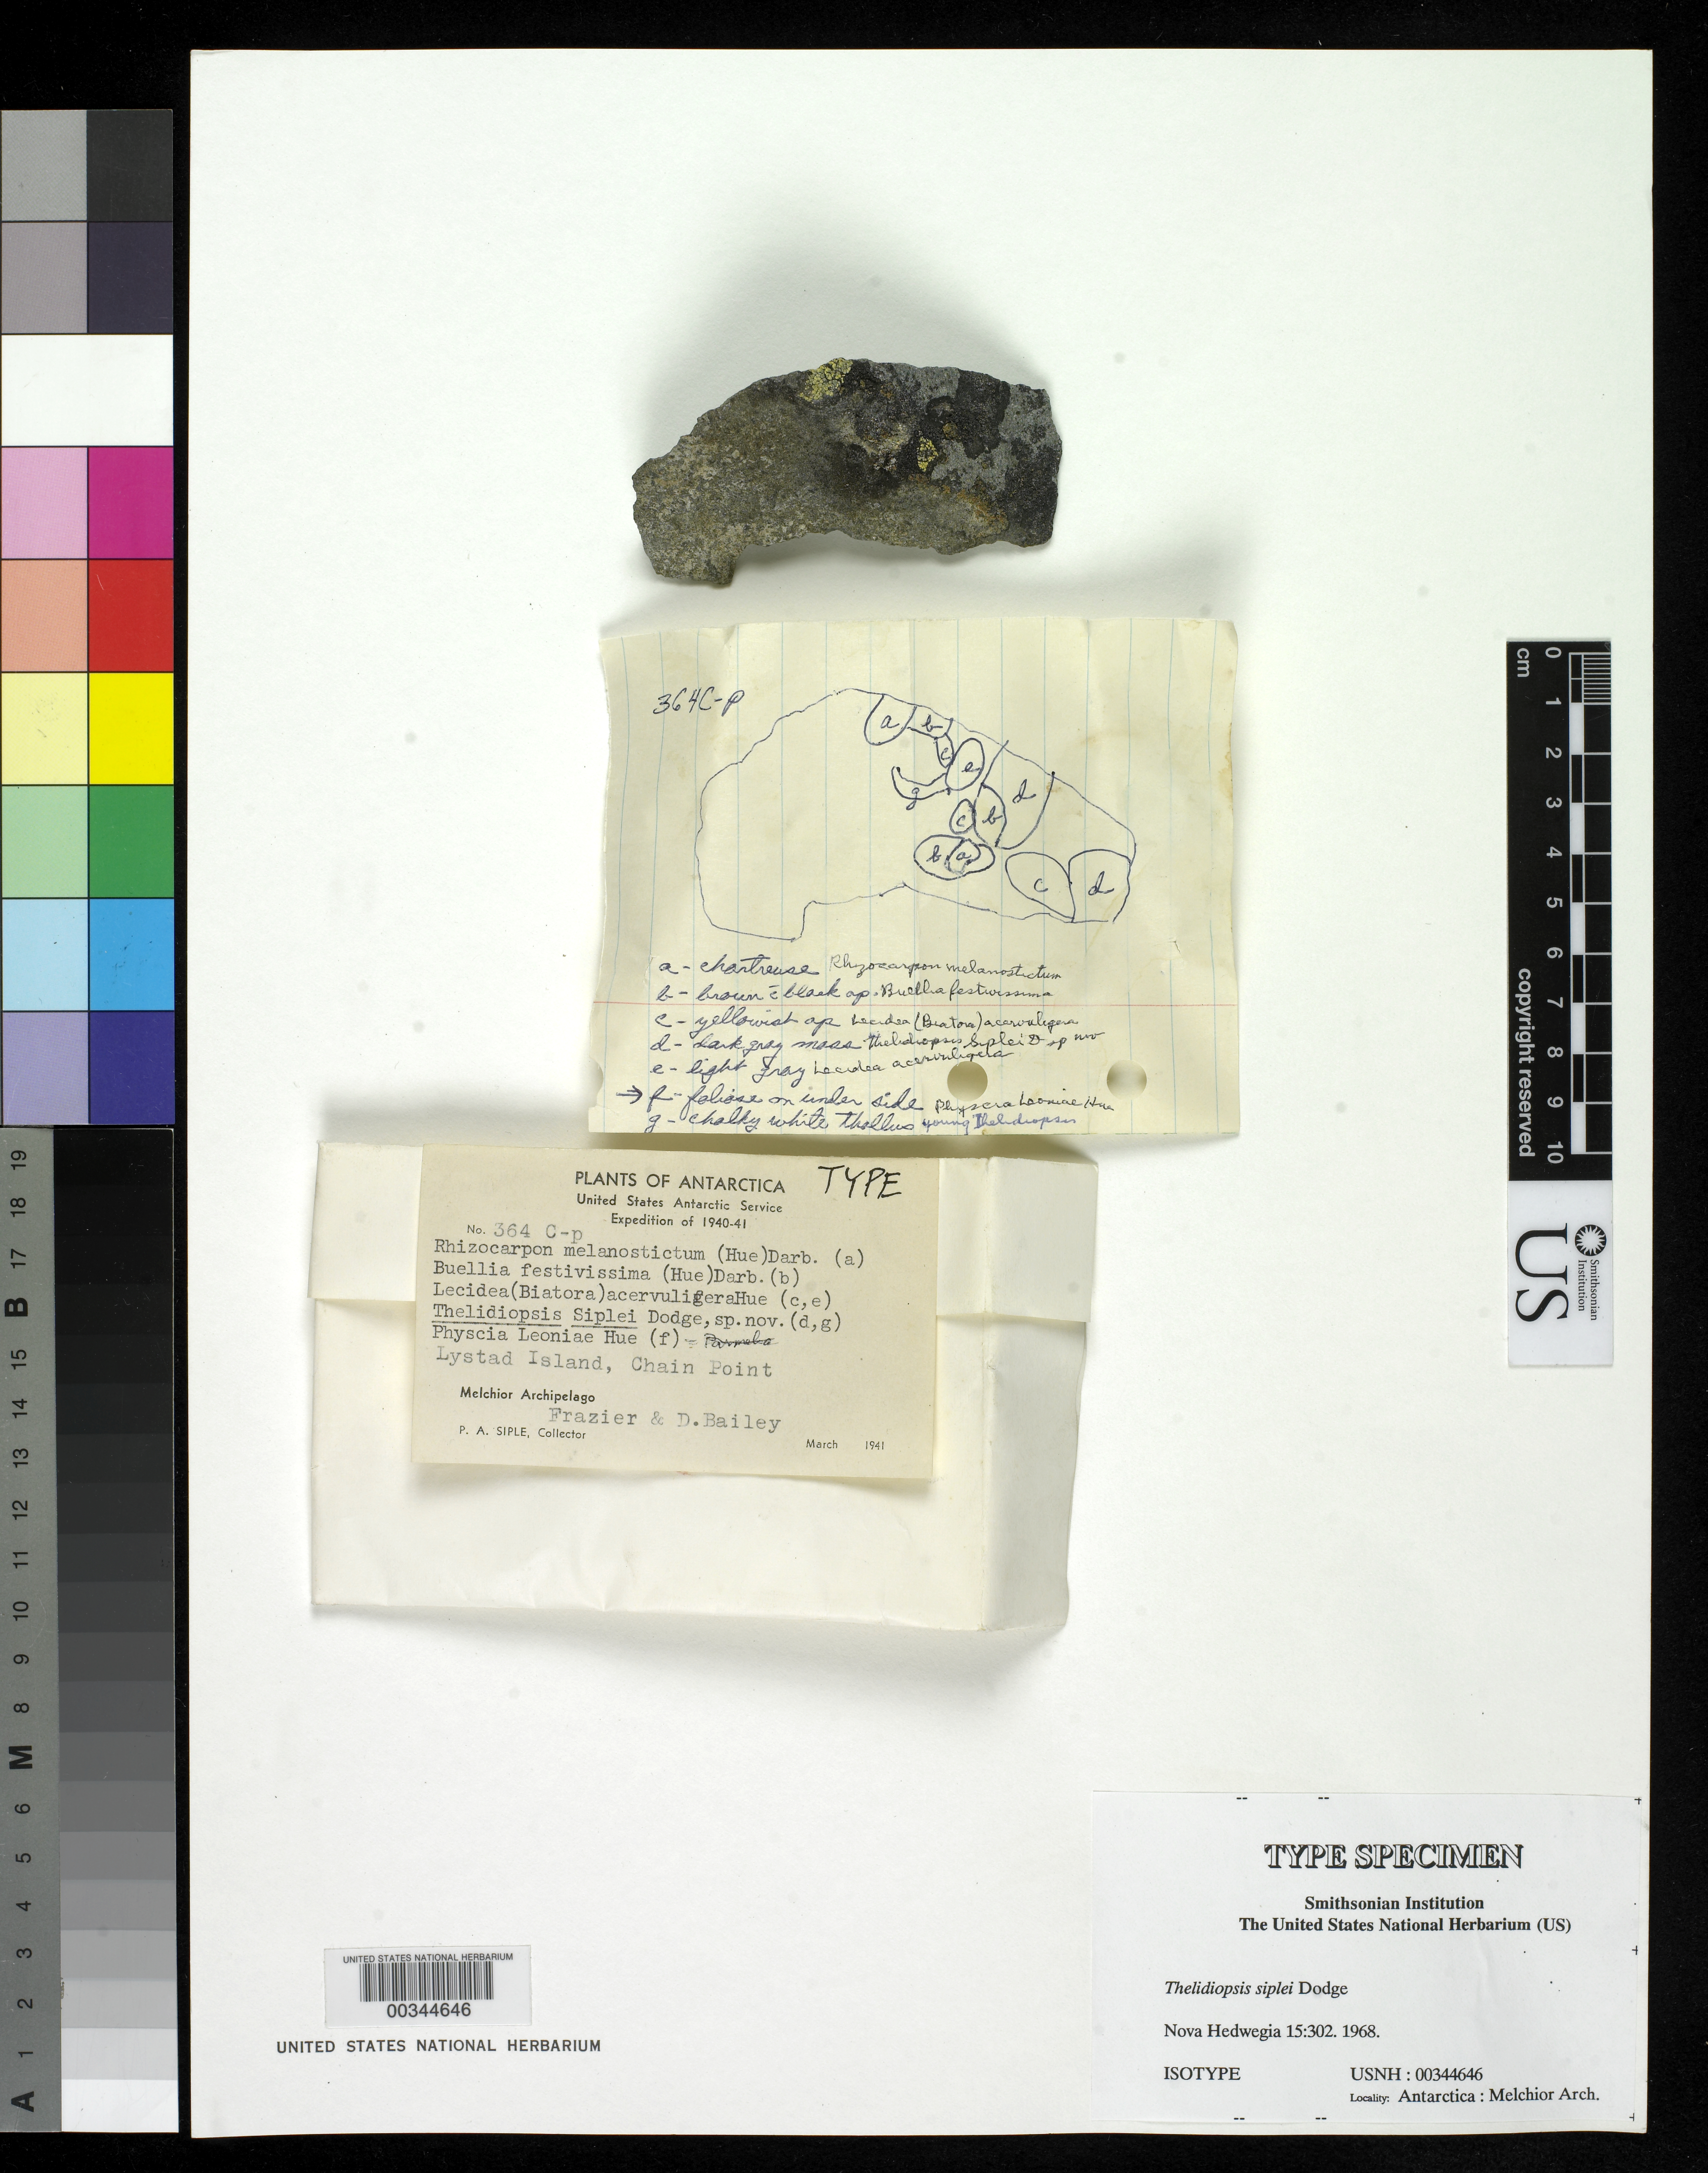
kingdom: Fungi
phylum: Ascomycota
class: Eurotiomycetes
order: Verrucariales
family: Verrucariaceae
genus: Thelidiopsis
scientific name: Thelidiopsis siplei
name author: C.W. Dodge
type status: Type Collection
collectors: P. Siple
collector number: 364 C-p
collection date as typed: Mar 1941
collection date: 1941-03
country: Antarctica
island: Omega Island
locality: Lystad [Omega] Island, Chain Point. Melchior Archipelago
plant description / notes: Annotated "TYPE"; = holotype?